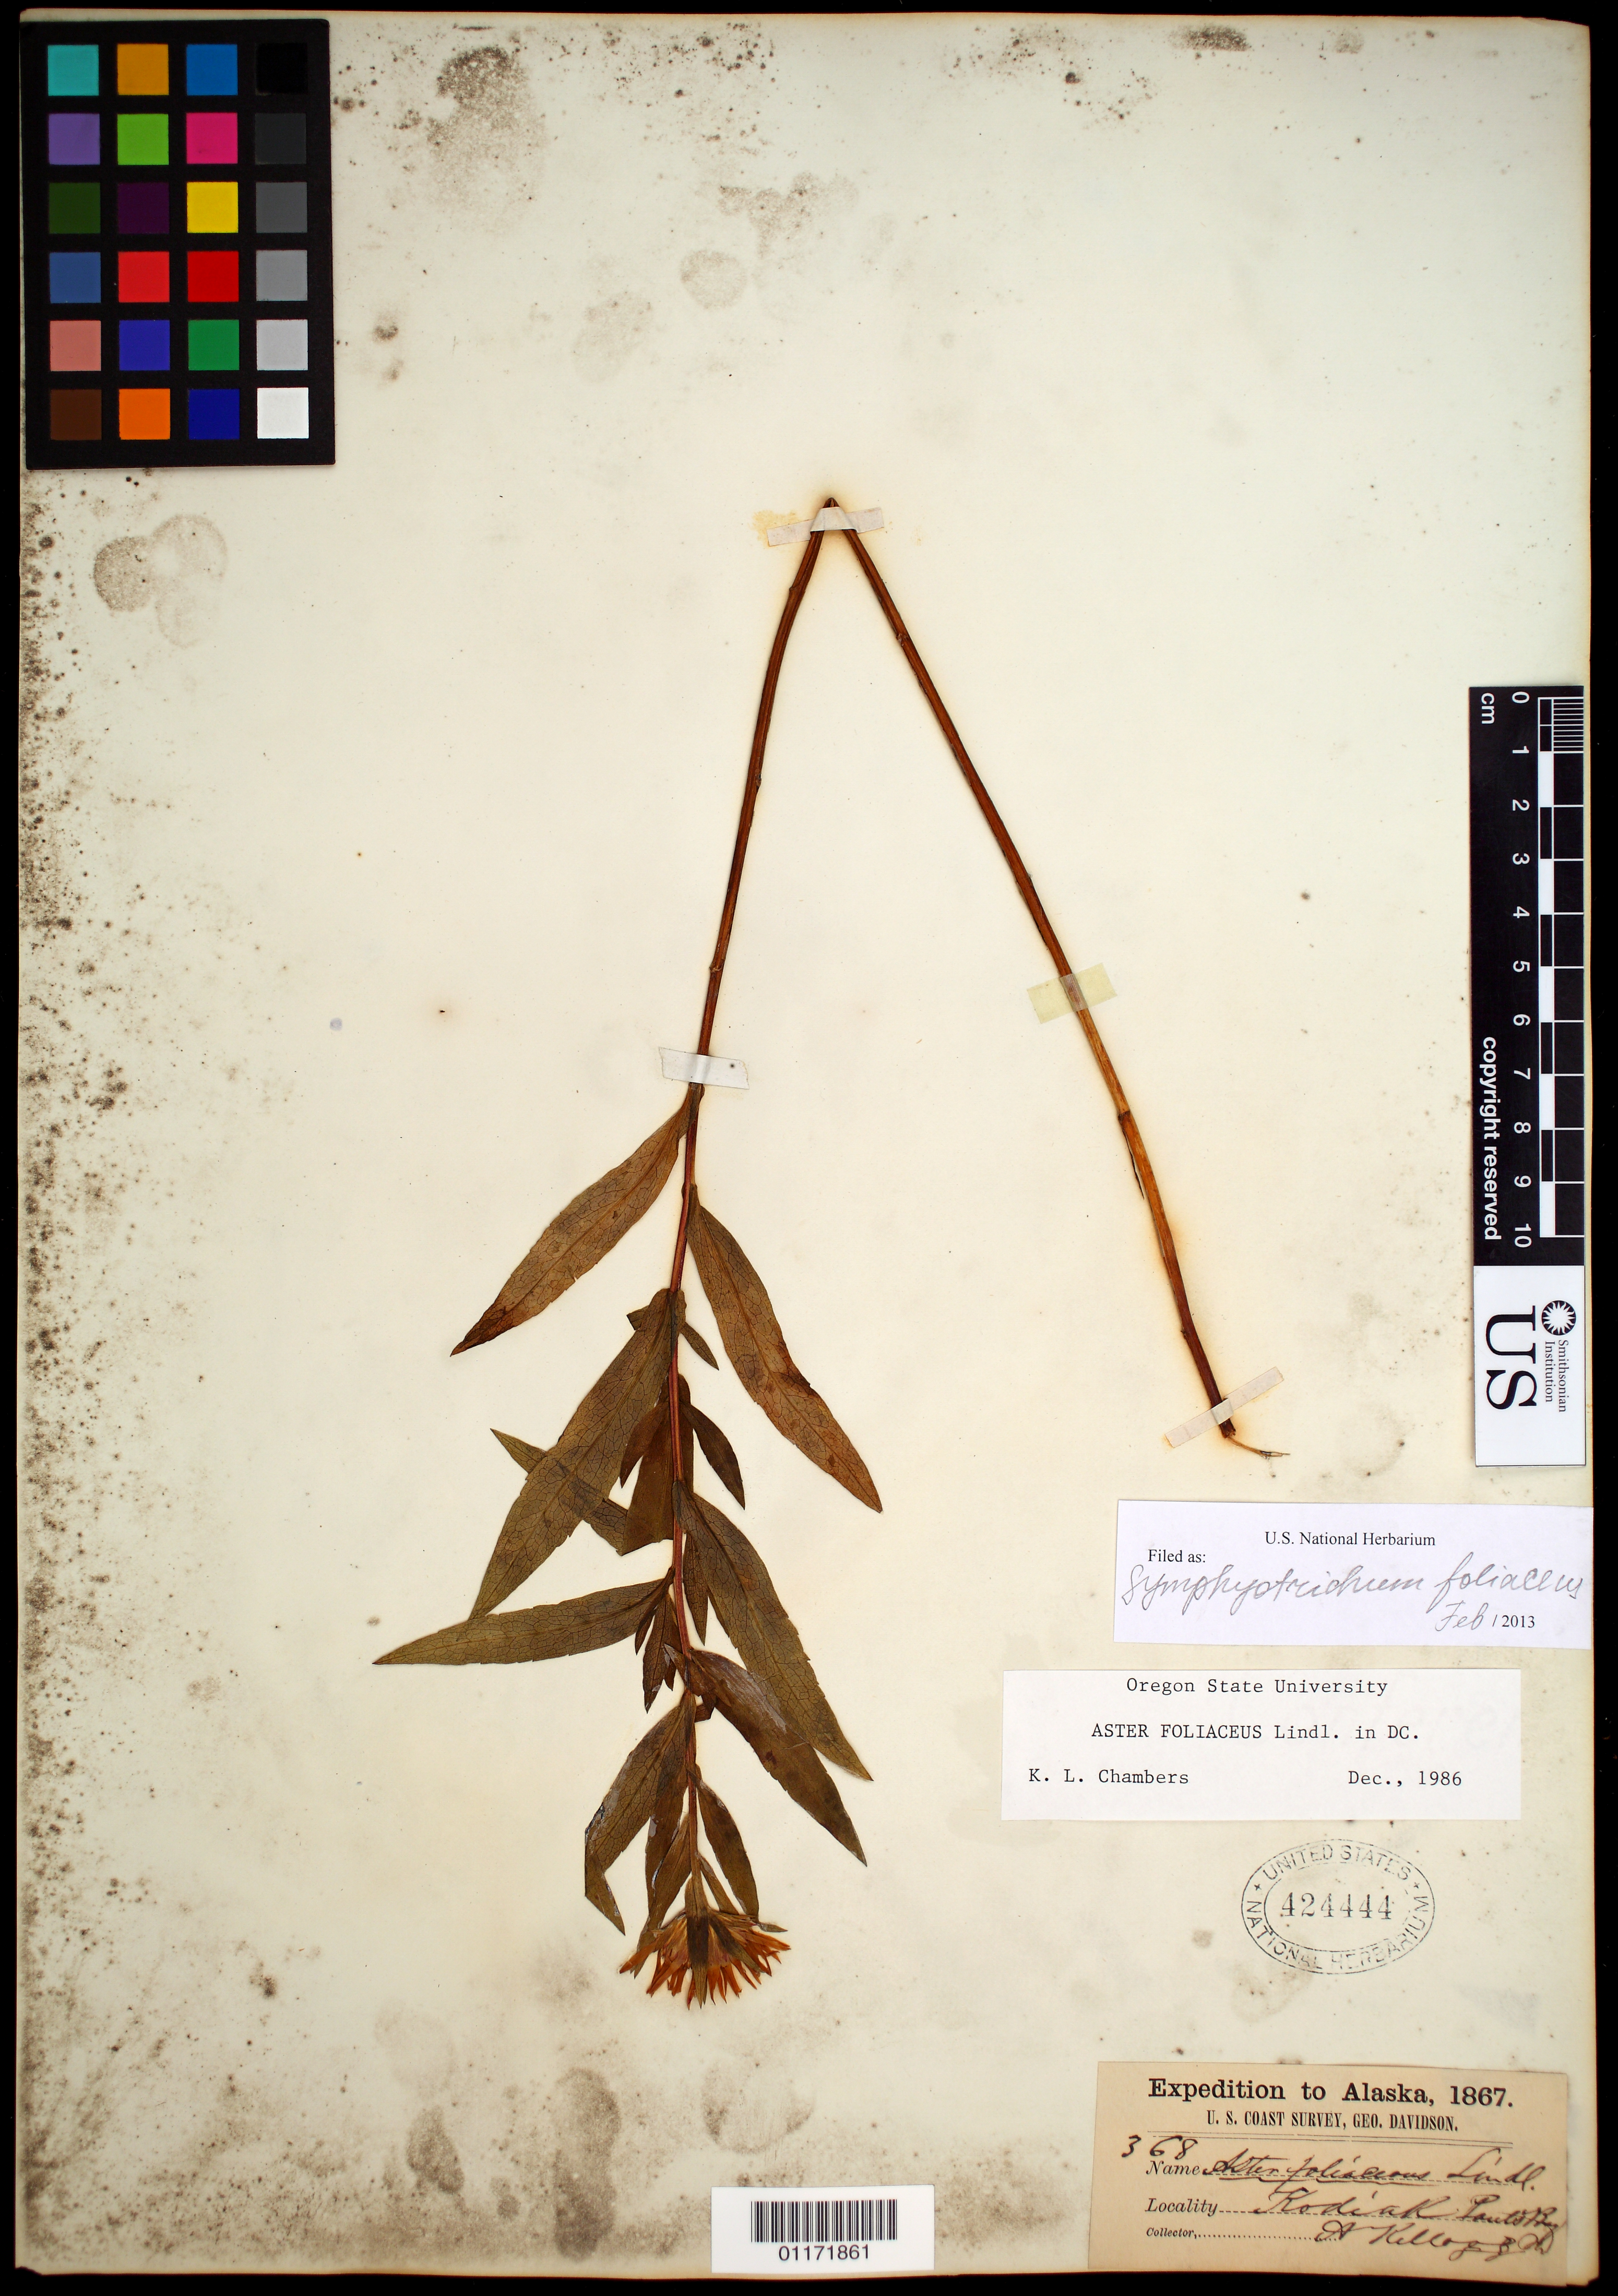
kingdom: Plantae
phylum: Tracheophyta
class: Magnoliopsida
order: Asterales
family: Asteraceae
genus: Symphyotrichum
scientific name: Symphyotrichum foliaceum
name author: (Lindl. ex DC.) G.L. Nesom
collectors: A. Kellogg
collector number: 368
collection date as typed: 1867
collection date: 1867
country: United States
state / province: Alaska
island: Kodiak Island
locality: Kodiak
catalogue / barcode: US 424444